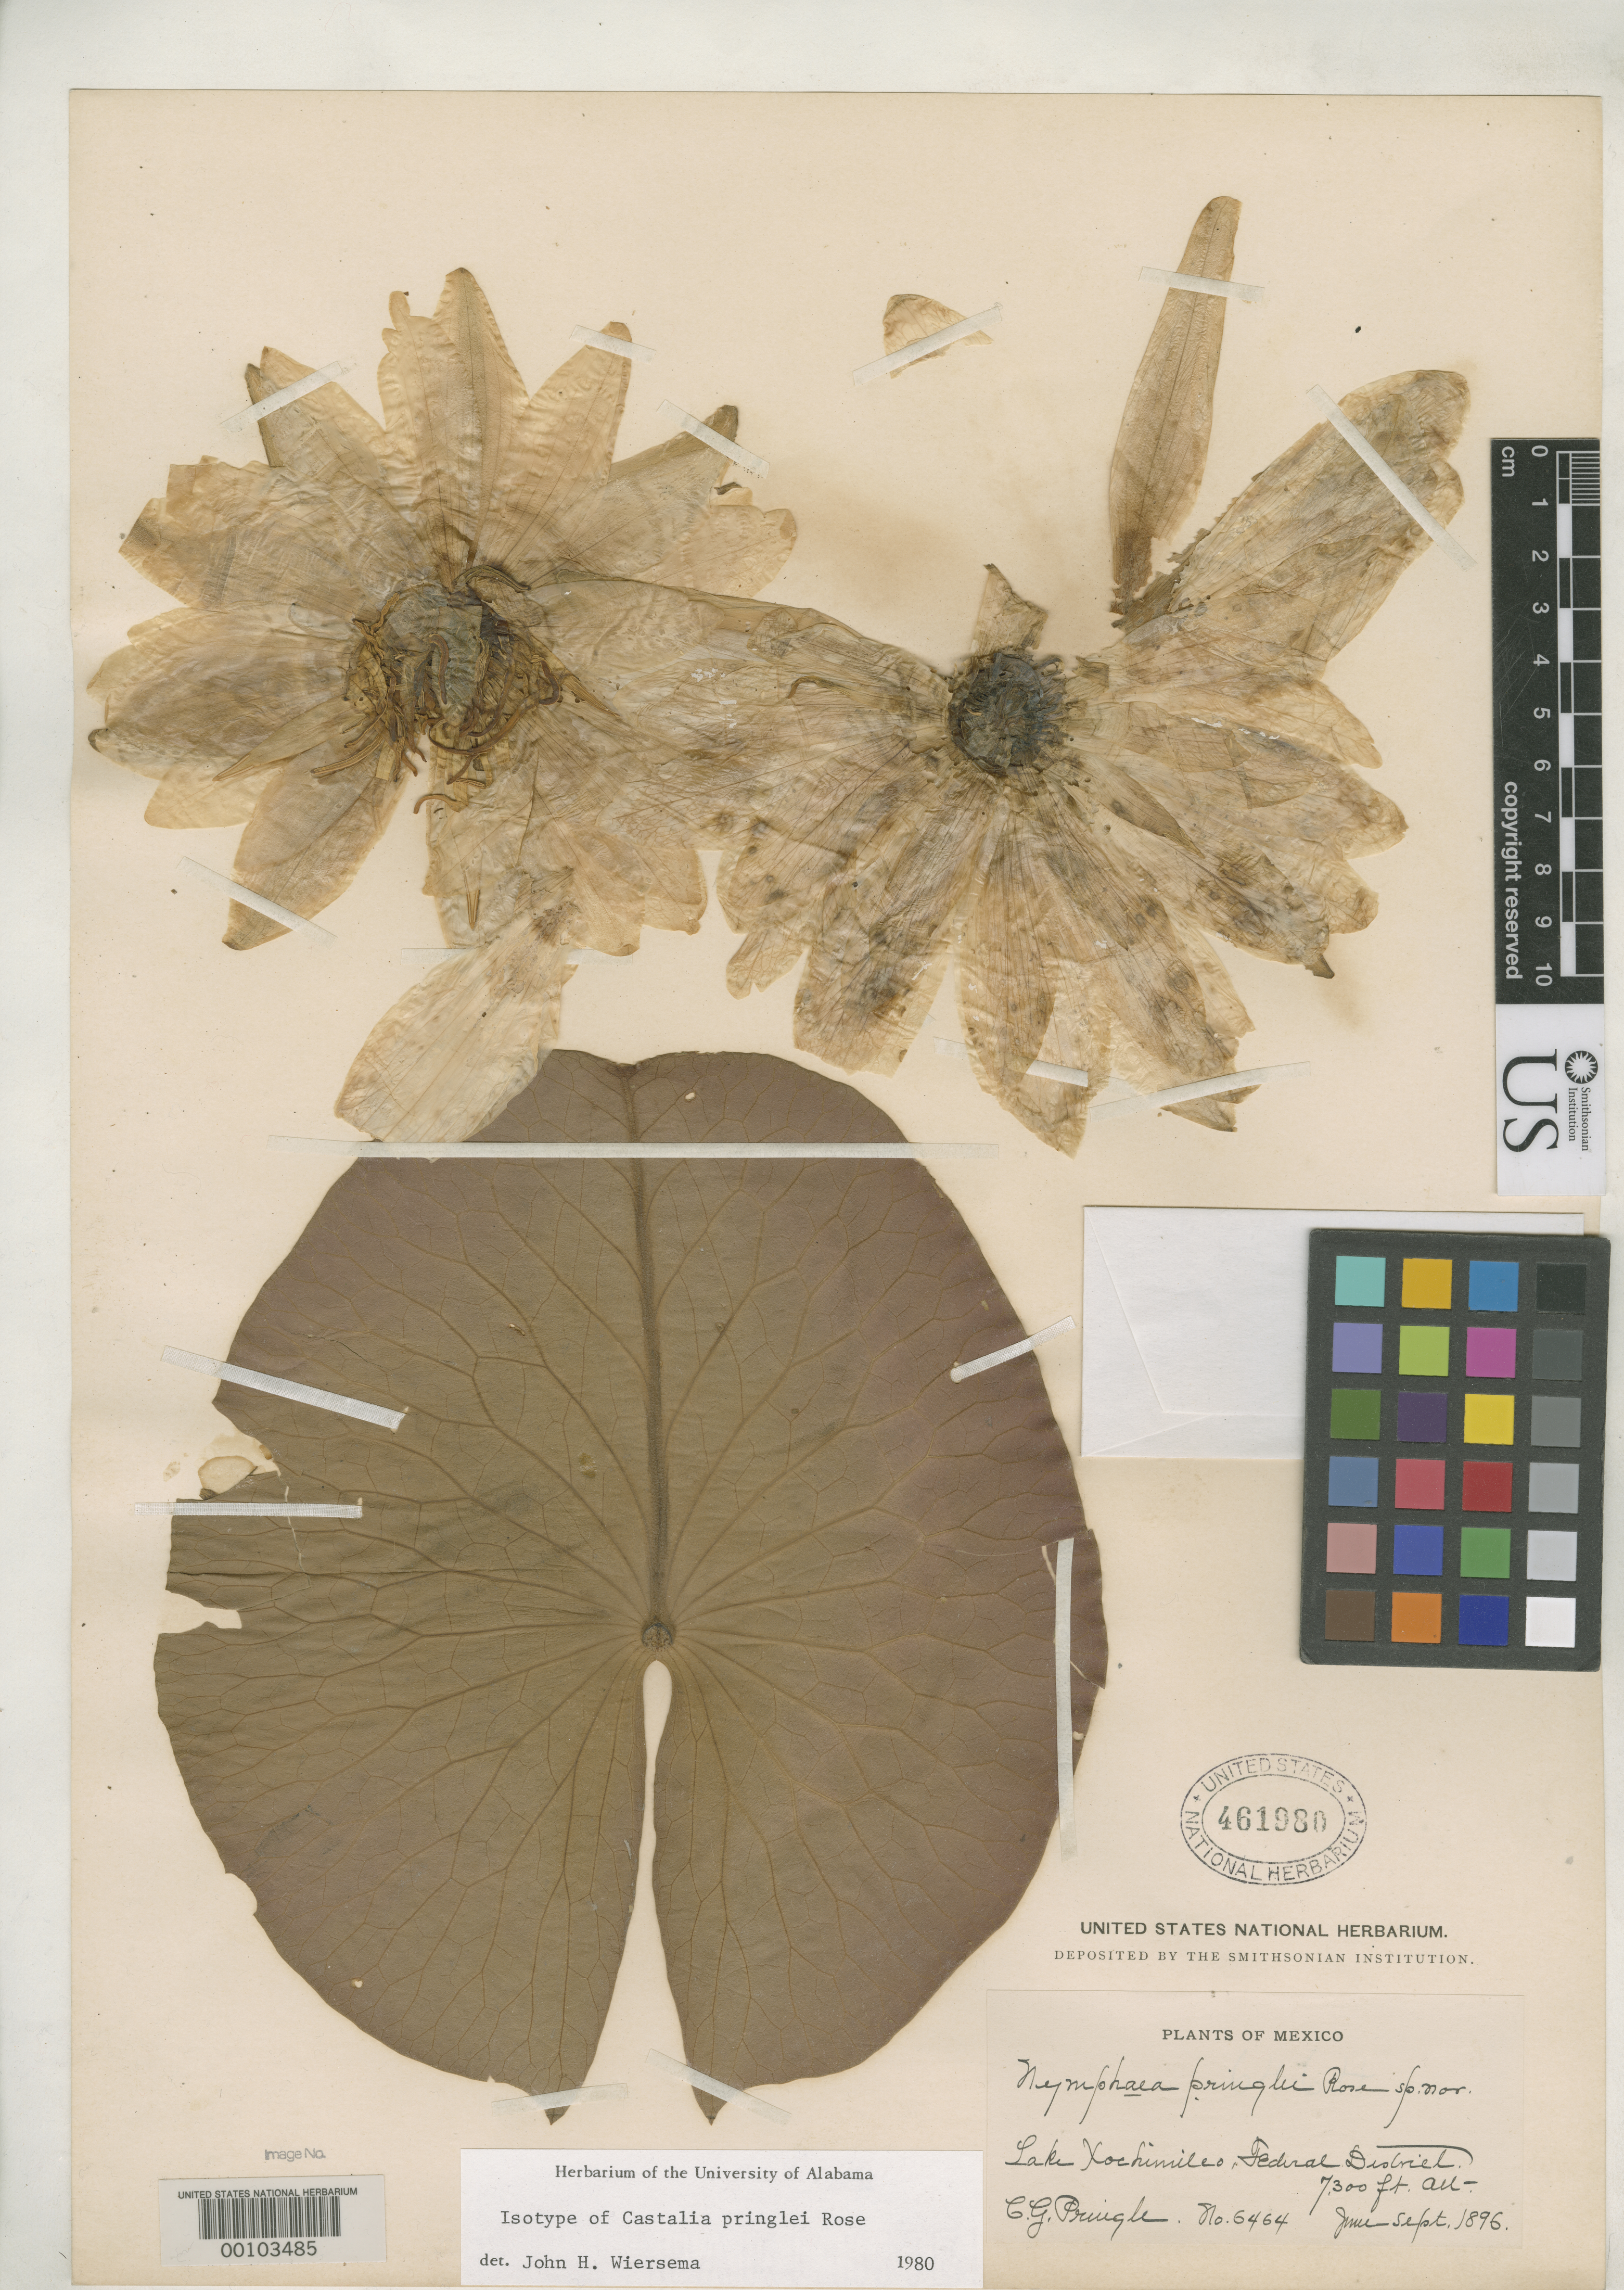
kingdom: Plantae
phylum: Tracheophyta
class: Magnoliopsida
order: Nymphaeales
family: Nymphaeaceae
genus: Castalia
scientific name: Castalia pringlei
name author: Rose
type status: Isotype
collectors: C. G. Pringle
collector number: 6464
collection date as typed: Jun 1896 to -- Sep 1896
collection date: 1896-06/1896-09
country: Mexico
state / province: Distrito Federal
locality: Lake Xochimilco.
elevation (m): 2225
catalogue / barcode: US 461980